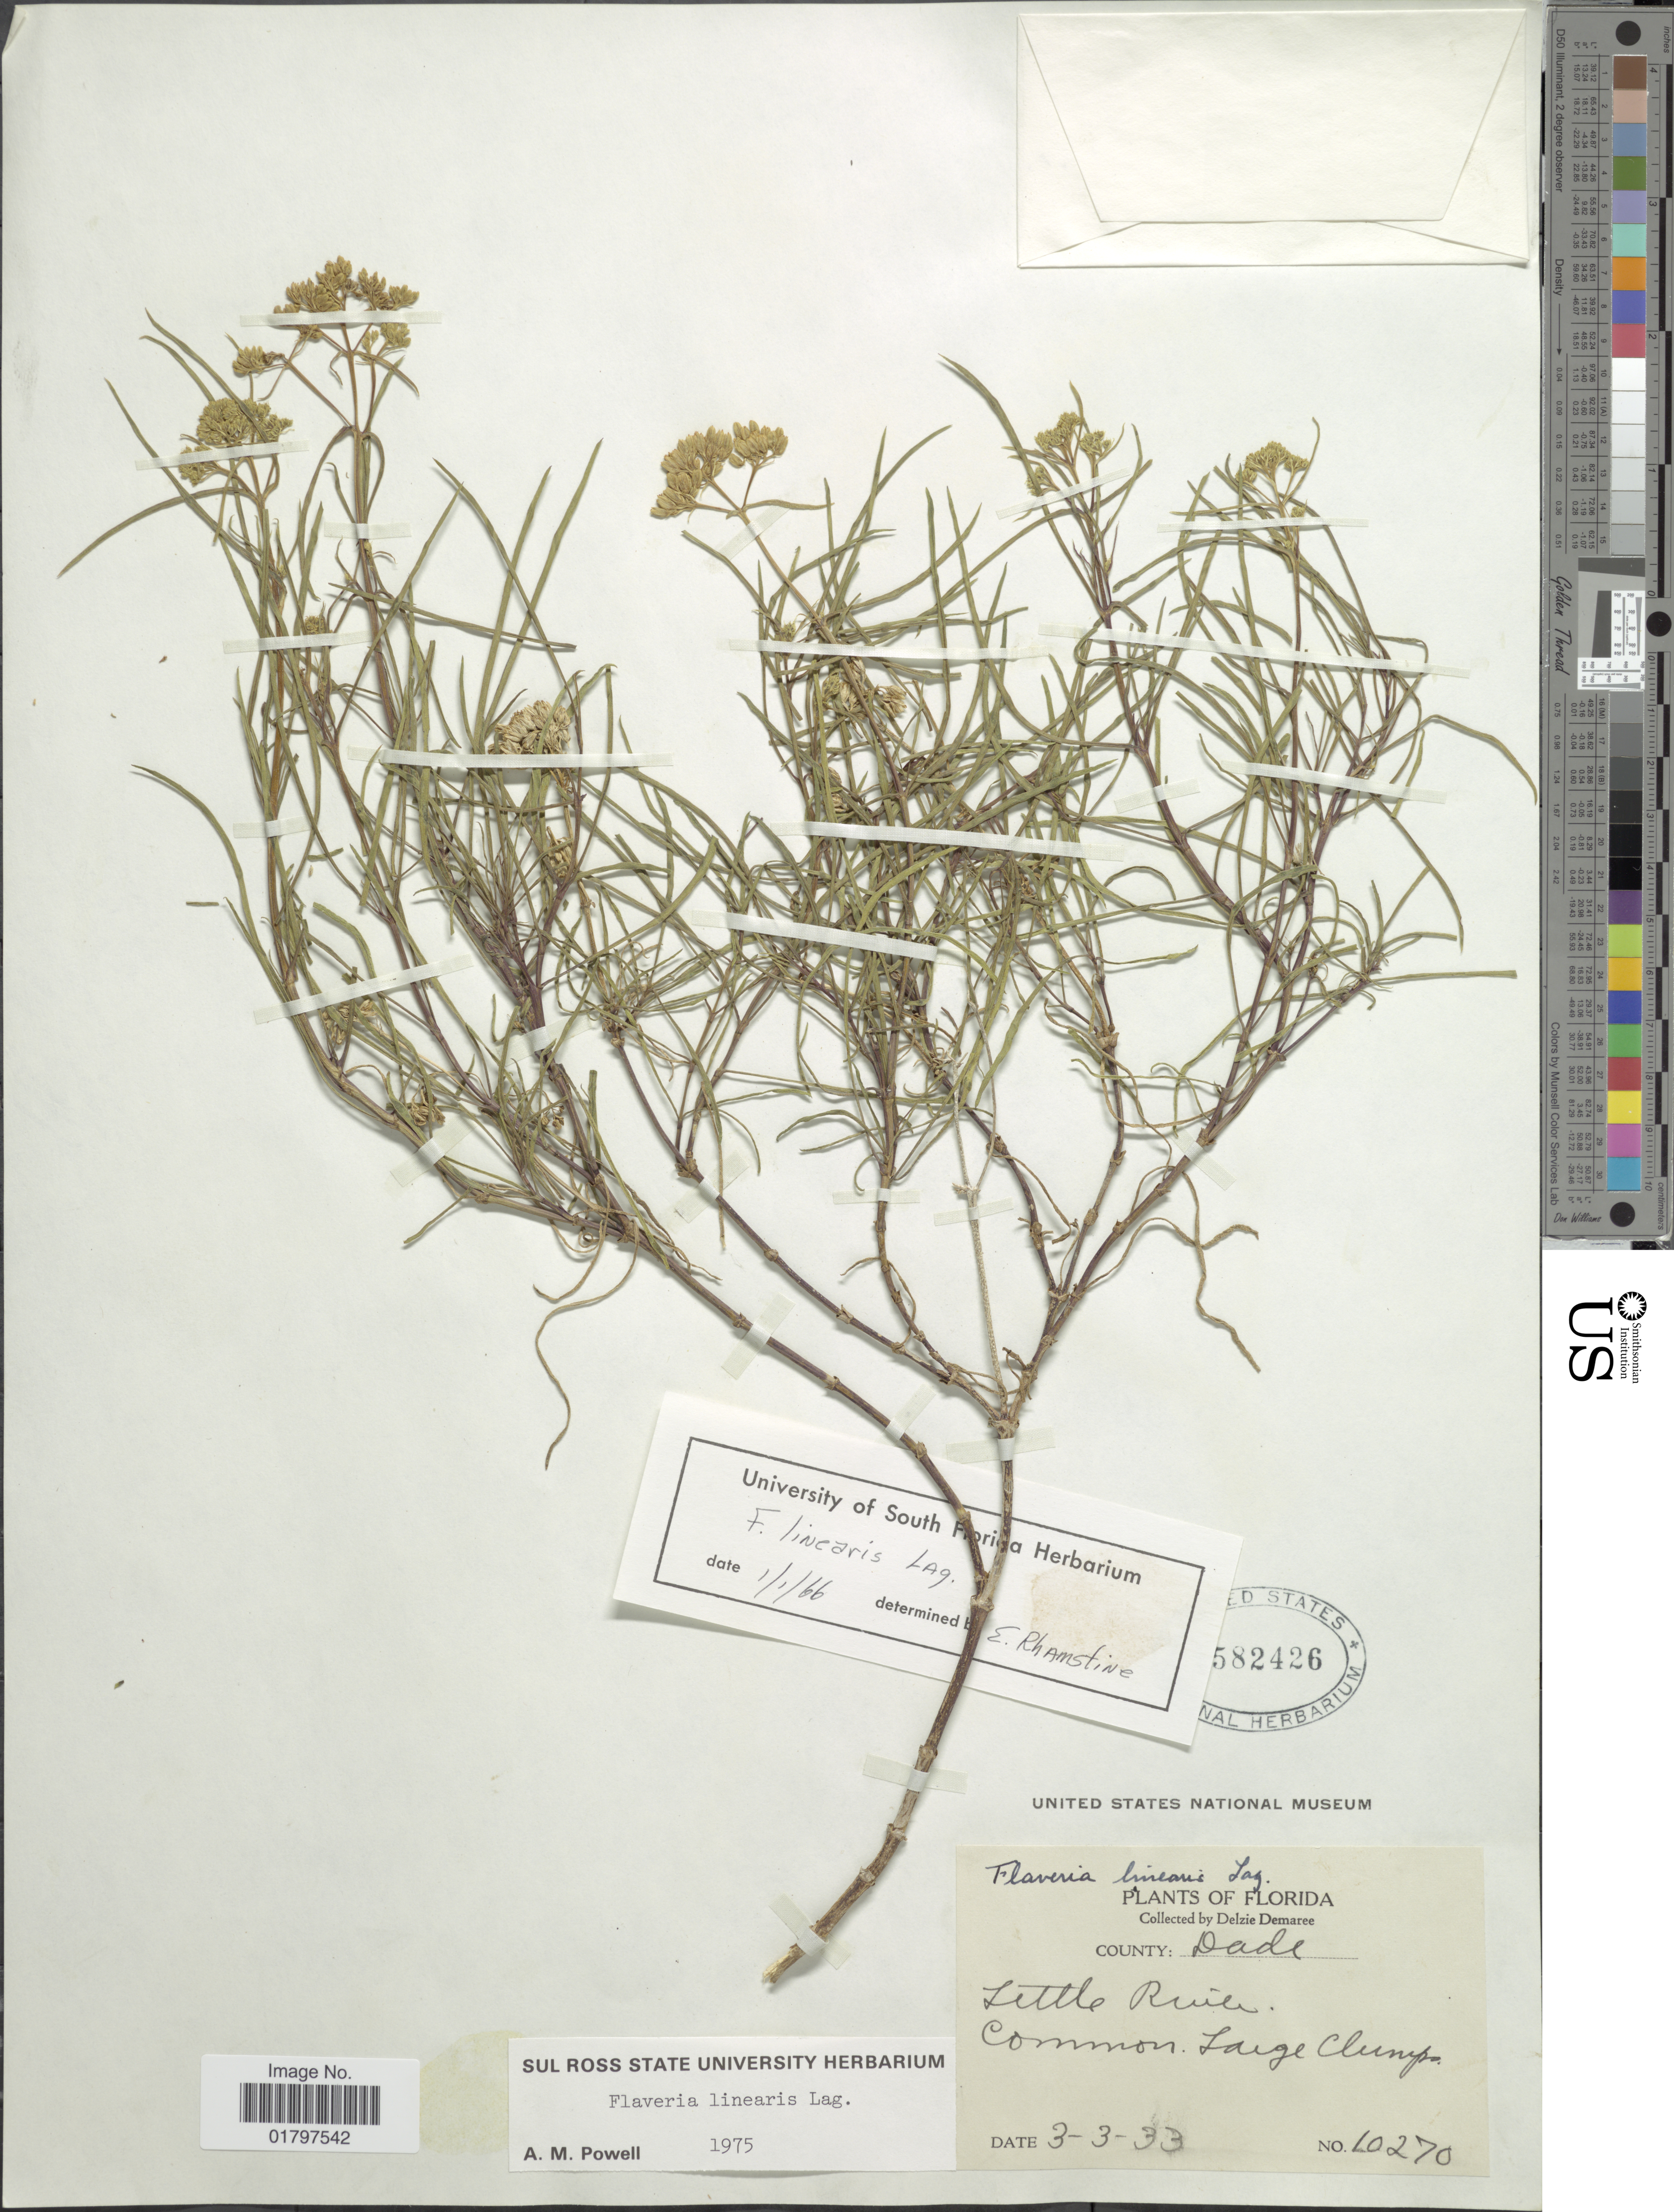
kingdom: Plantae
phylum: Tracheophyta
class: Magnoliopsida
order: Asterales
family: Asteraceae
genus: Flaveria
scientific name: Flaveria linearis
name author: Lag.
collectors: D. Demaree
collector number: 10270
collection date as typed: Transcribed d/m/y: 3/3/33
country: United States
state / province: Florida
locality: County: Dade. Little River. Common. Large Clumps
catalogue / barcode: US 582426